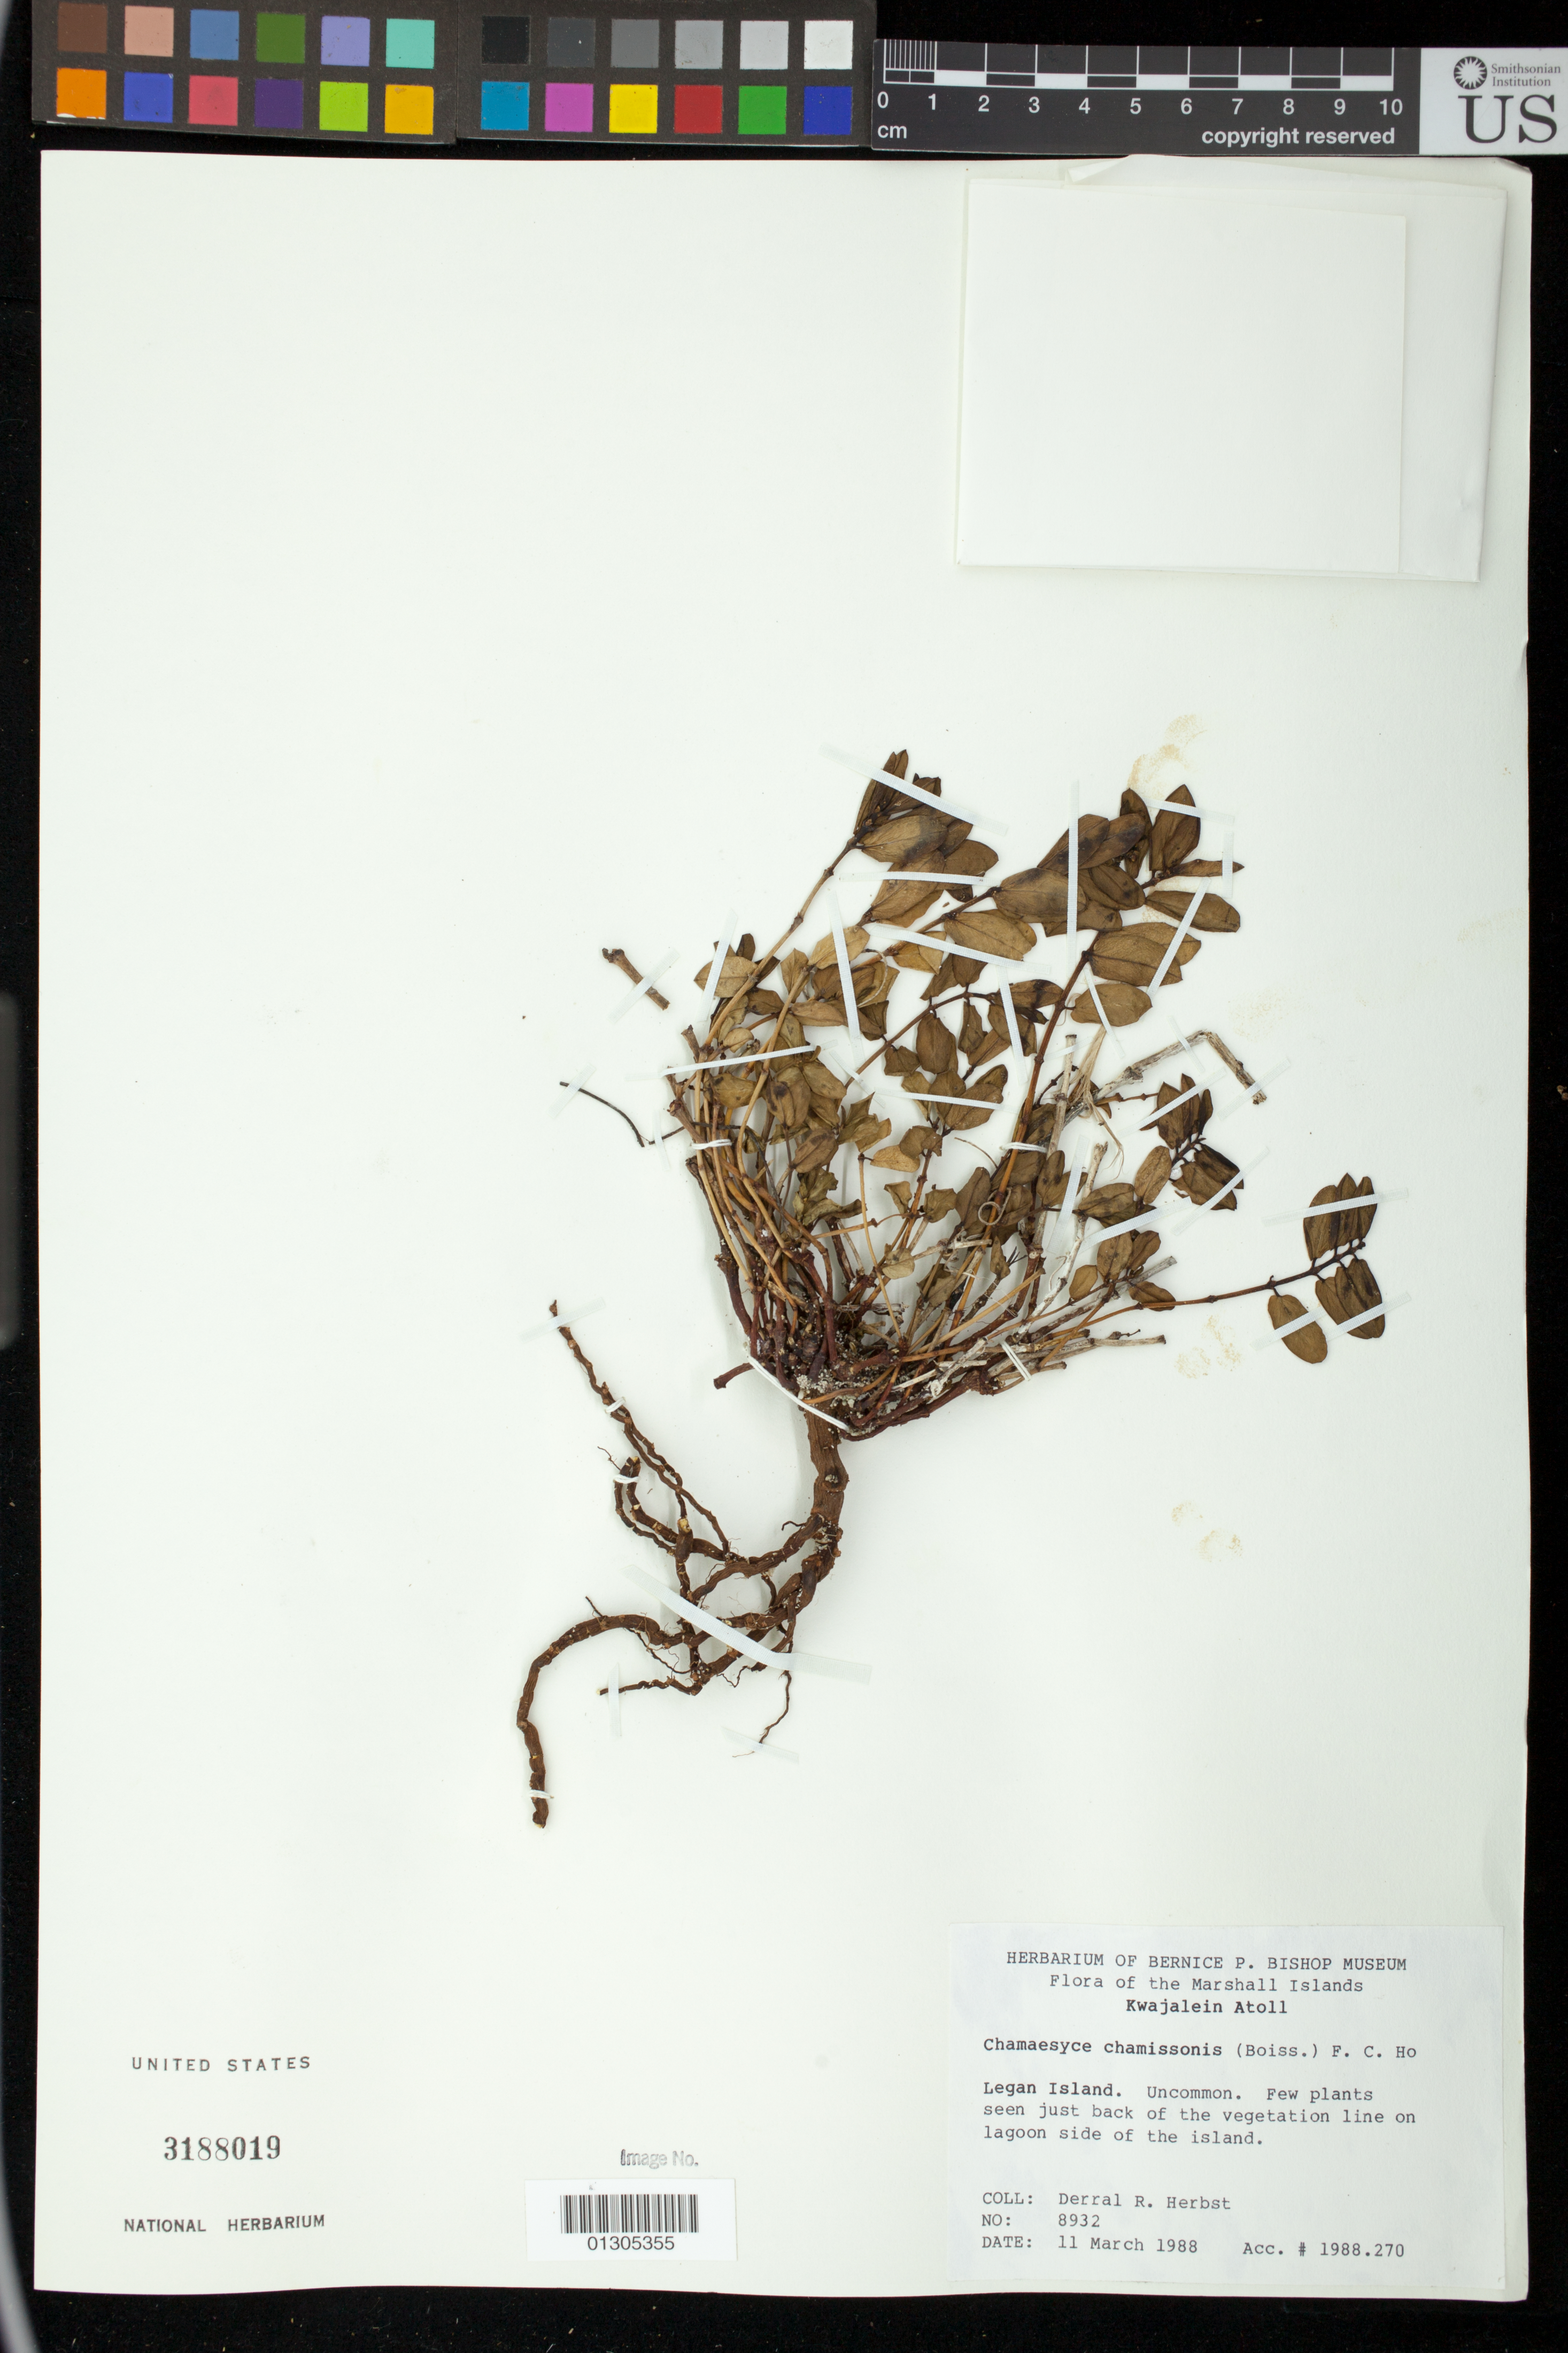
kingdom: Plantae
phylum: Tracheophyta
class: Magnoliopsida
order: Malpighiales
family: Euphorbiaceae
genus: Euphorbia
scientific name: Euphorbia chamissonis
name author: (Klotzsch ex Klotzsch & Garcke) Boiss.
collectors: D. R. Herbst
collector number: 8932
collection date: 1988-03-11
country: Marshall Islands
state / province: Kwajalein Atoll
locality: Legan Island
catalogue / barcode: US 3188019